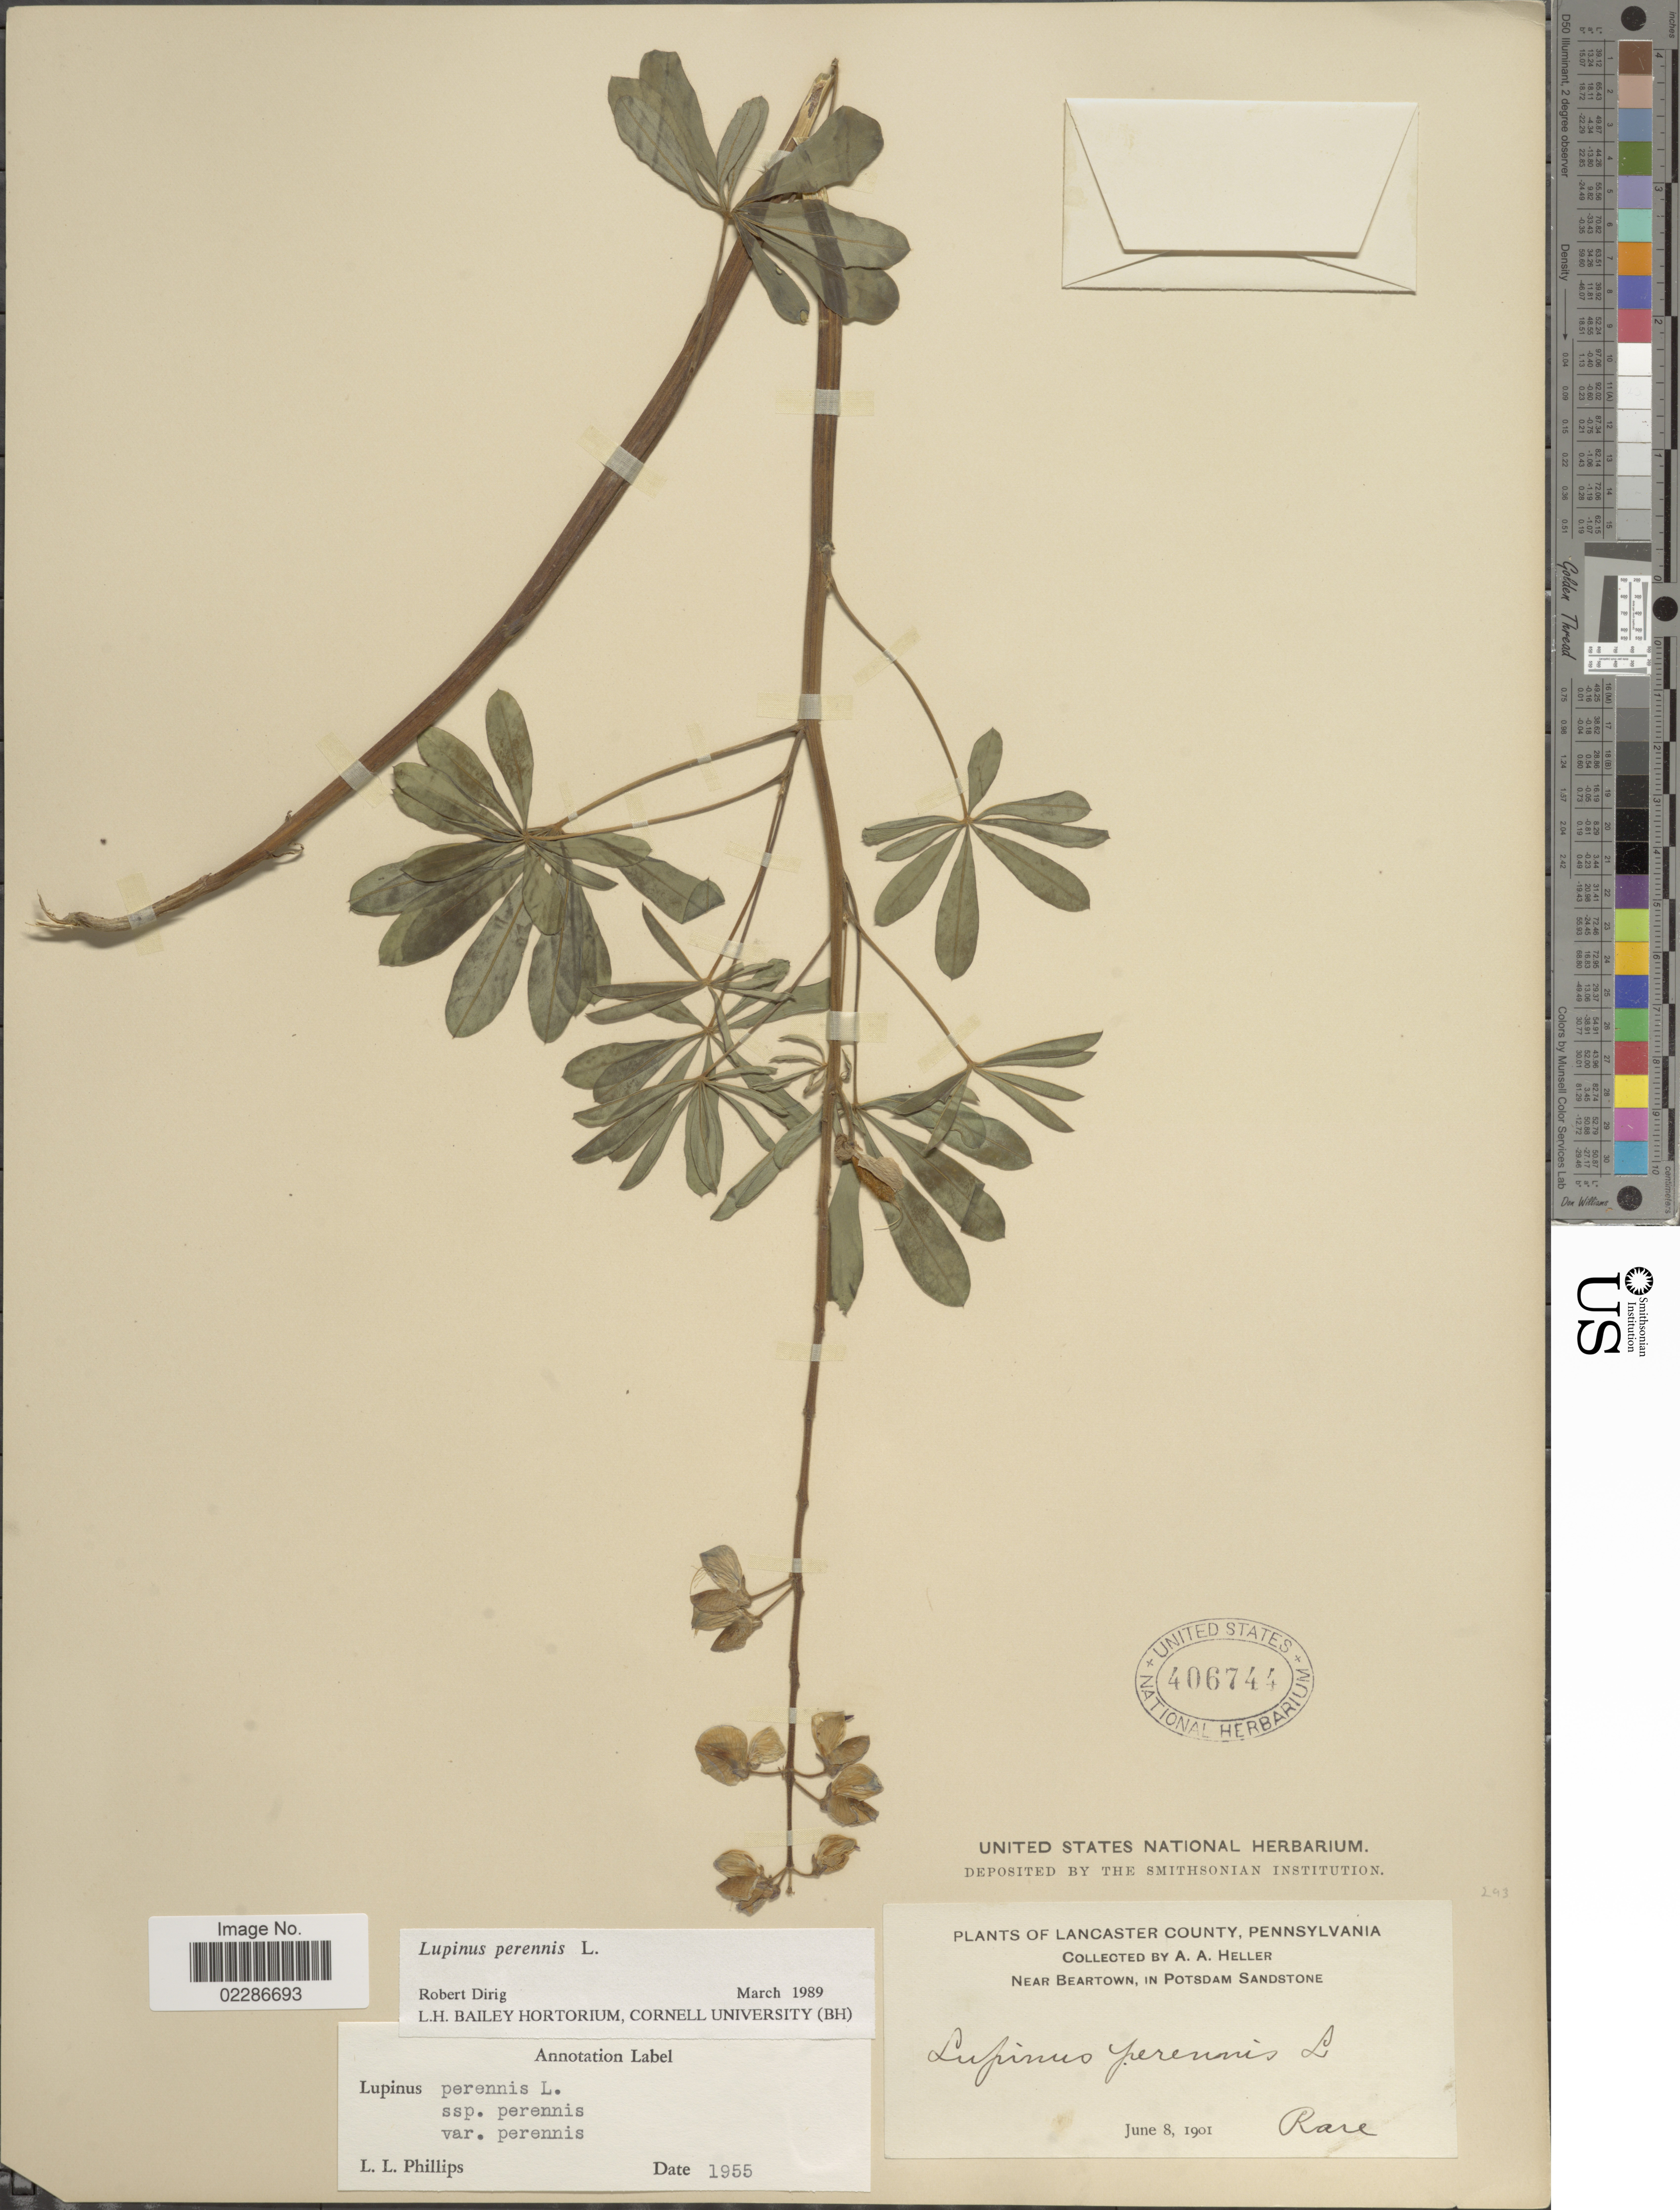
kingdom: Plantae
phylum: Tracheophyta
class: Magnoliopsida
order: Fabales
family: Fabaceae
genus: Lupinus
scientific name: Lupinus perennis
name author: L.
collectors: A. A. Heller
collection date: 1901-06-08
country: United States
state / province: Pennsylvania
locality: Lancaster County, Near Beartown, in Potsdam Sandstone, Rare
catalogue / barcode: US 406744